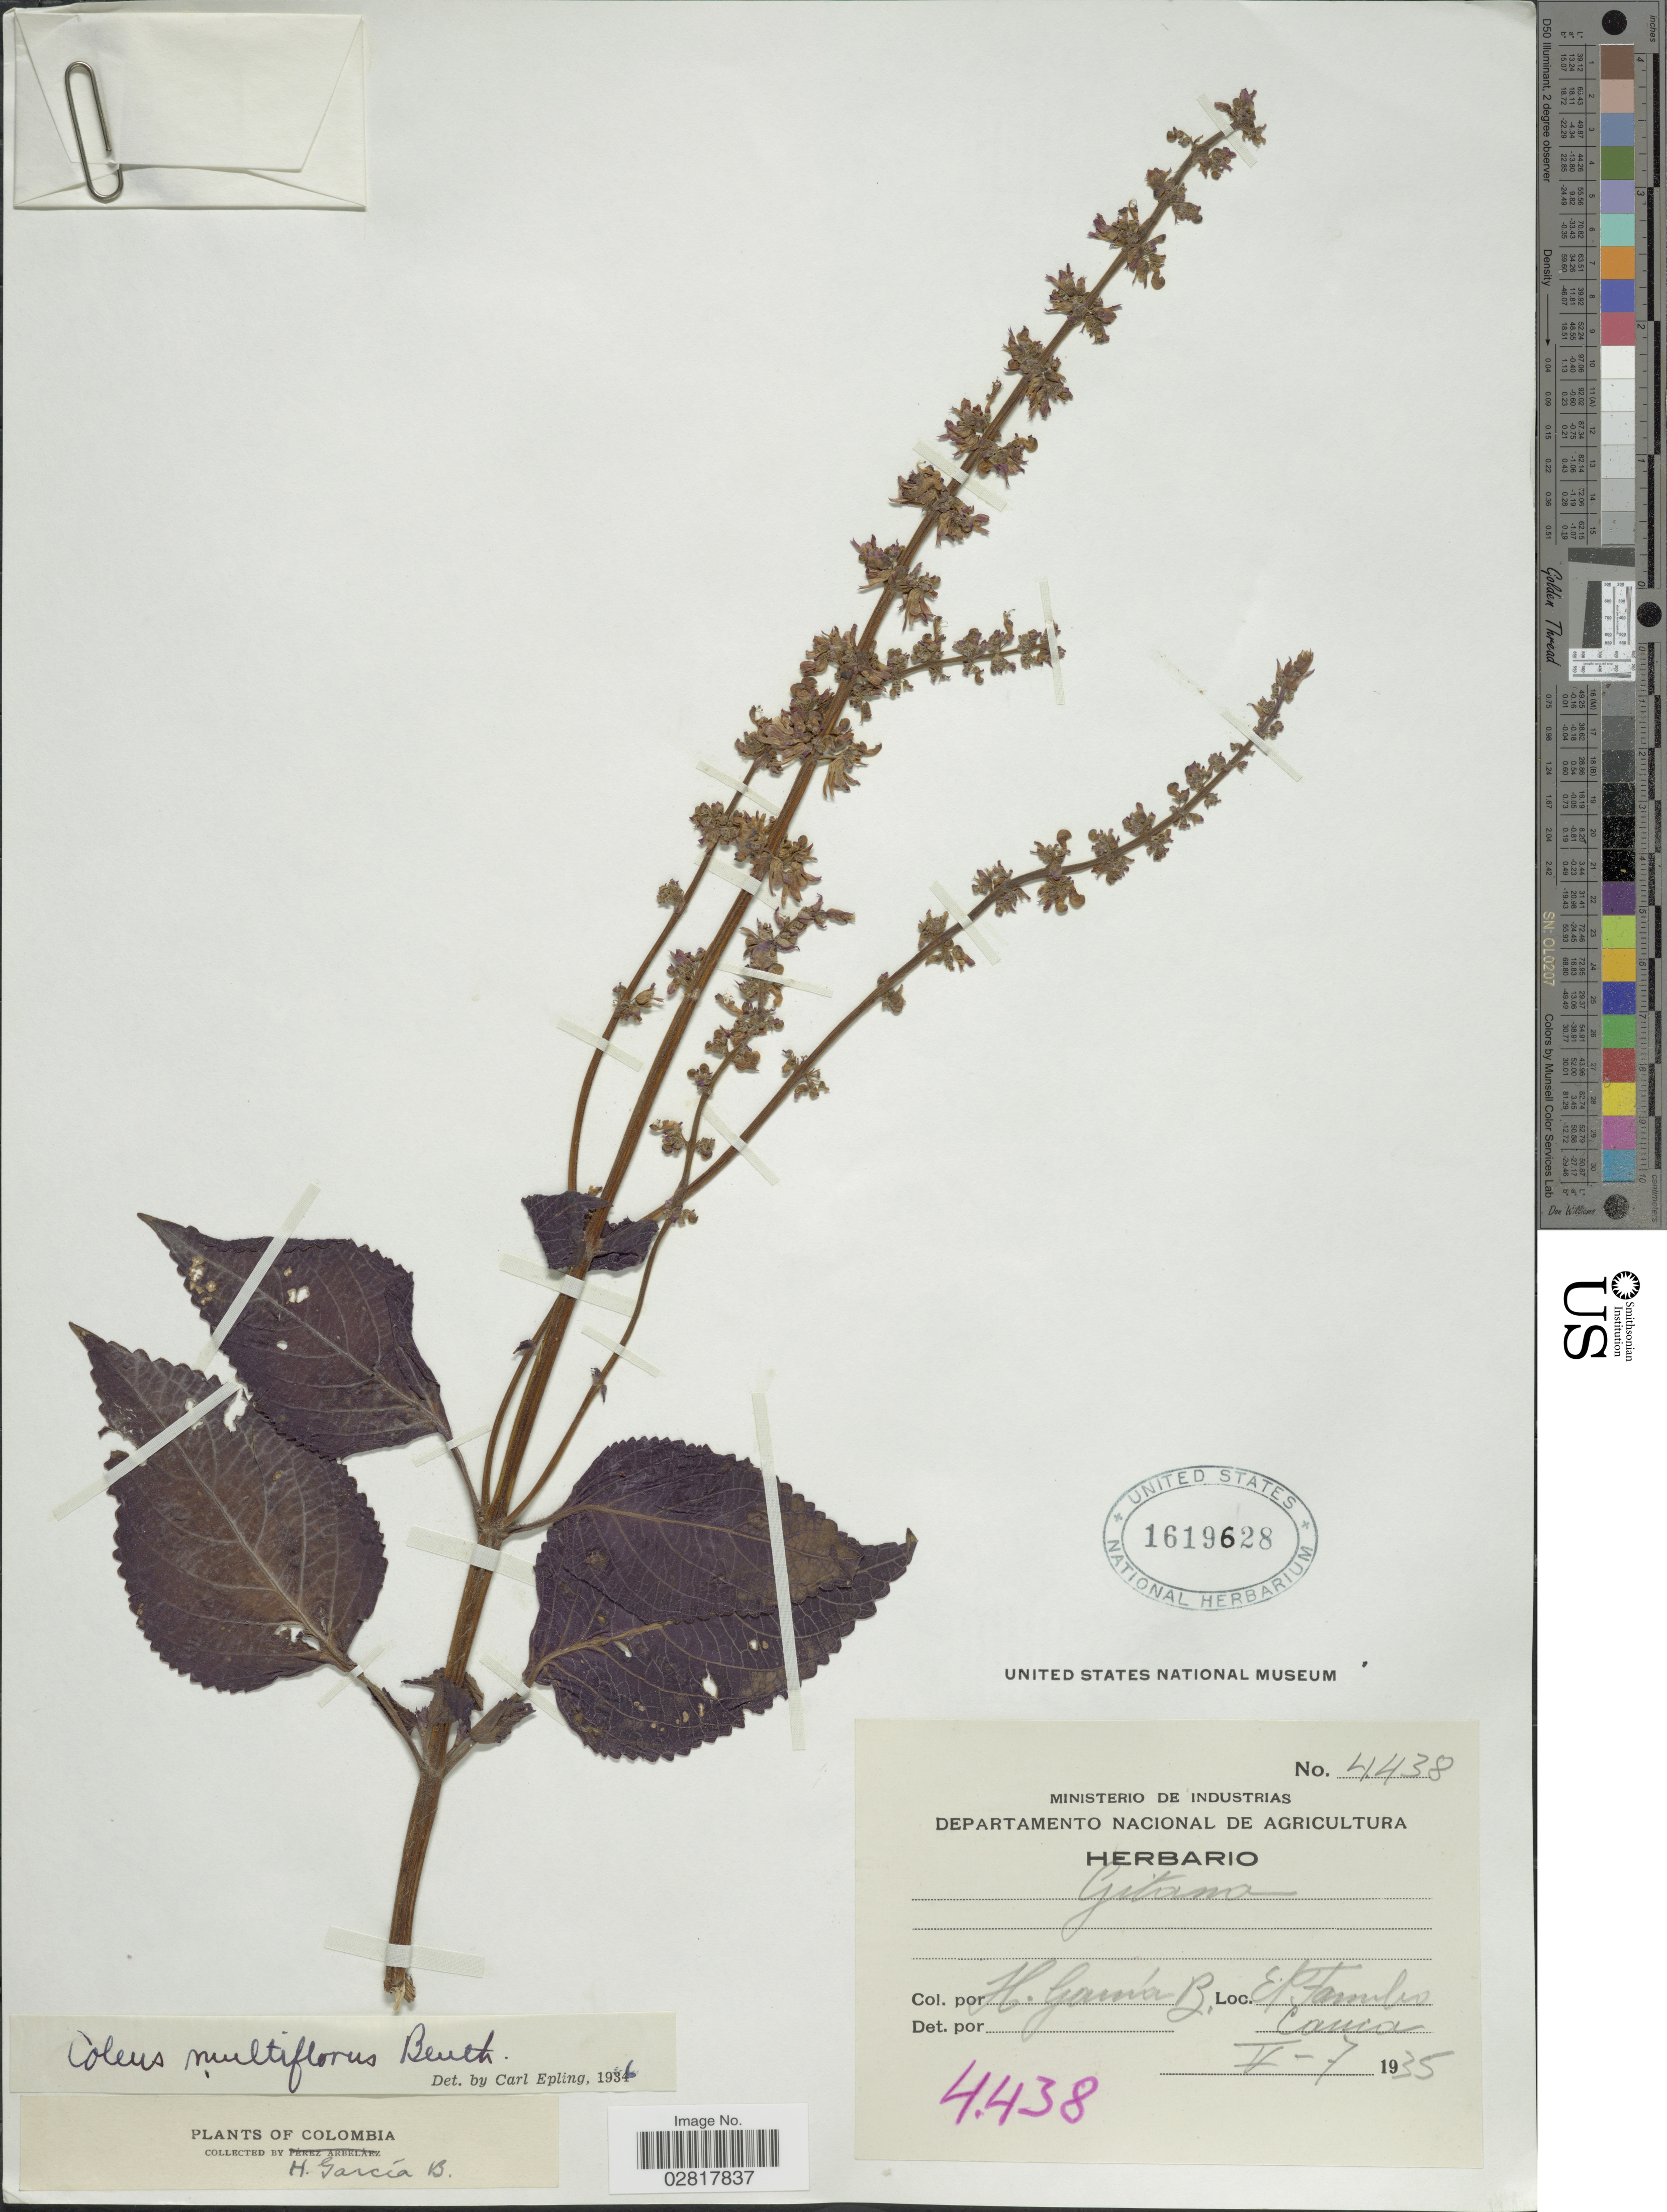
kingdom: Plantae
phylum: Tracheophyta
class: Magnoliopsida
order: Lamiales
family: Lamiaceae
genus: Plectranthus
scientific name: Plectranthus scutellarioides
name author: (L.) R. Br.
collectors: H. García Barriga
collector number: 4438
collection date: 1935-05-07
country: Colombia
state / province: Cauca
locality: El Fambo.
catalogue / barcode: US 1619628